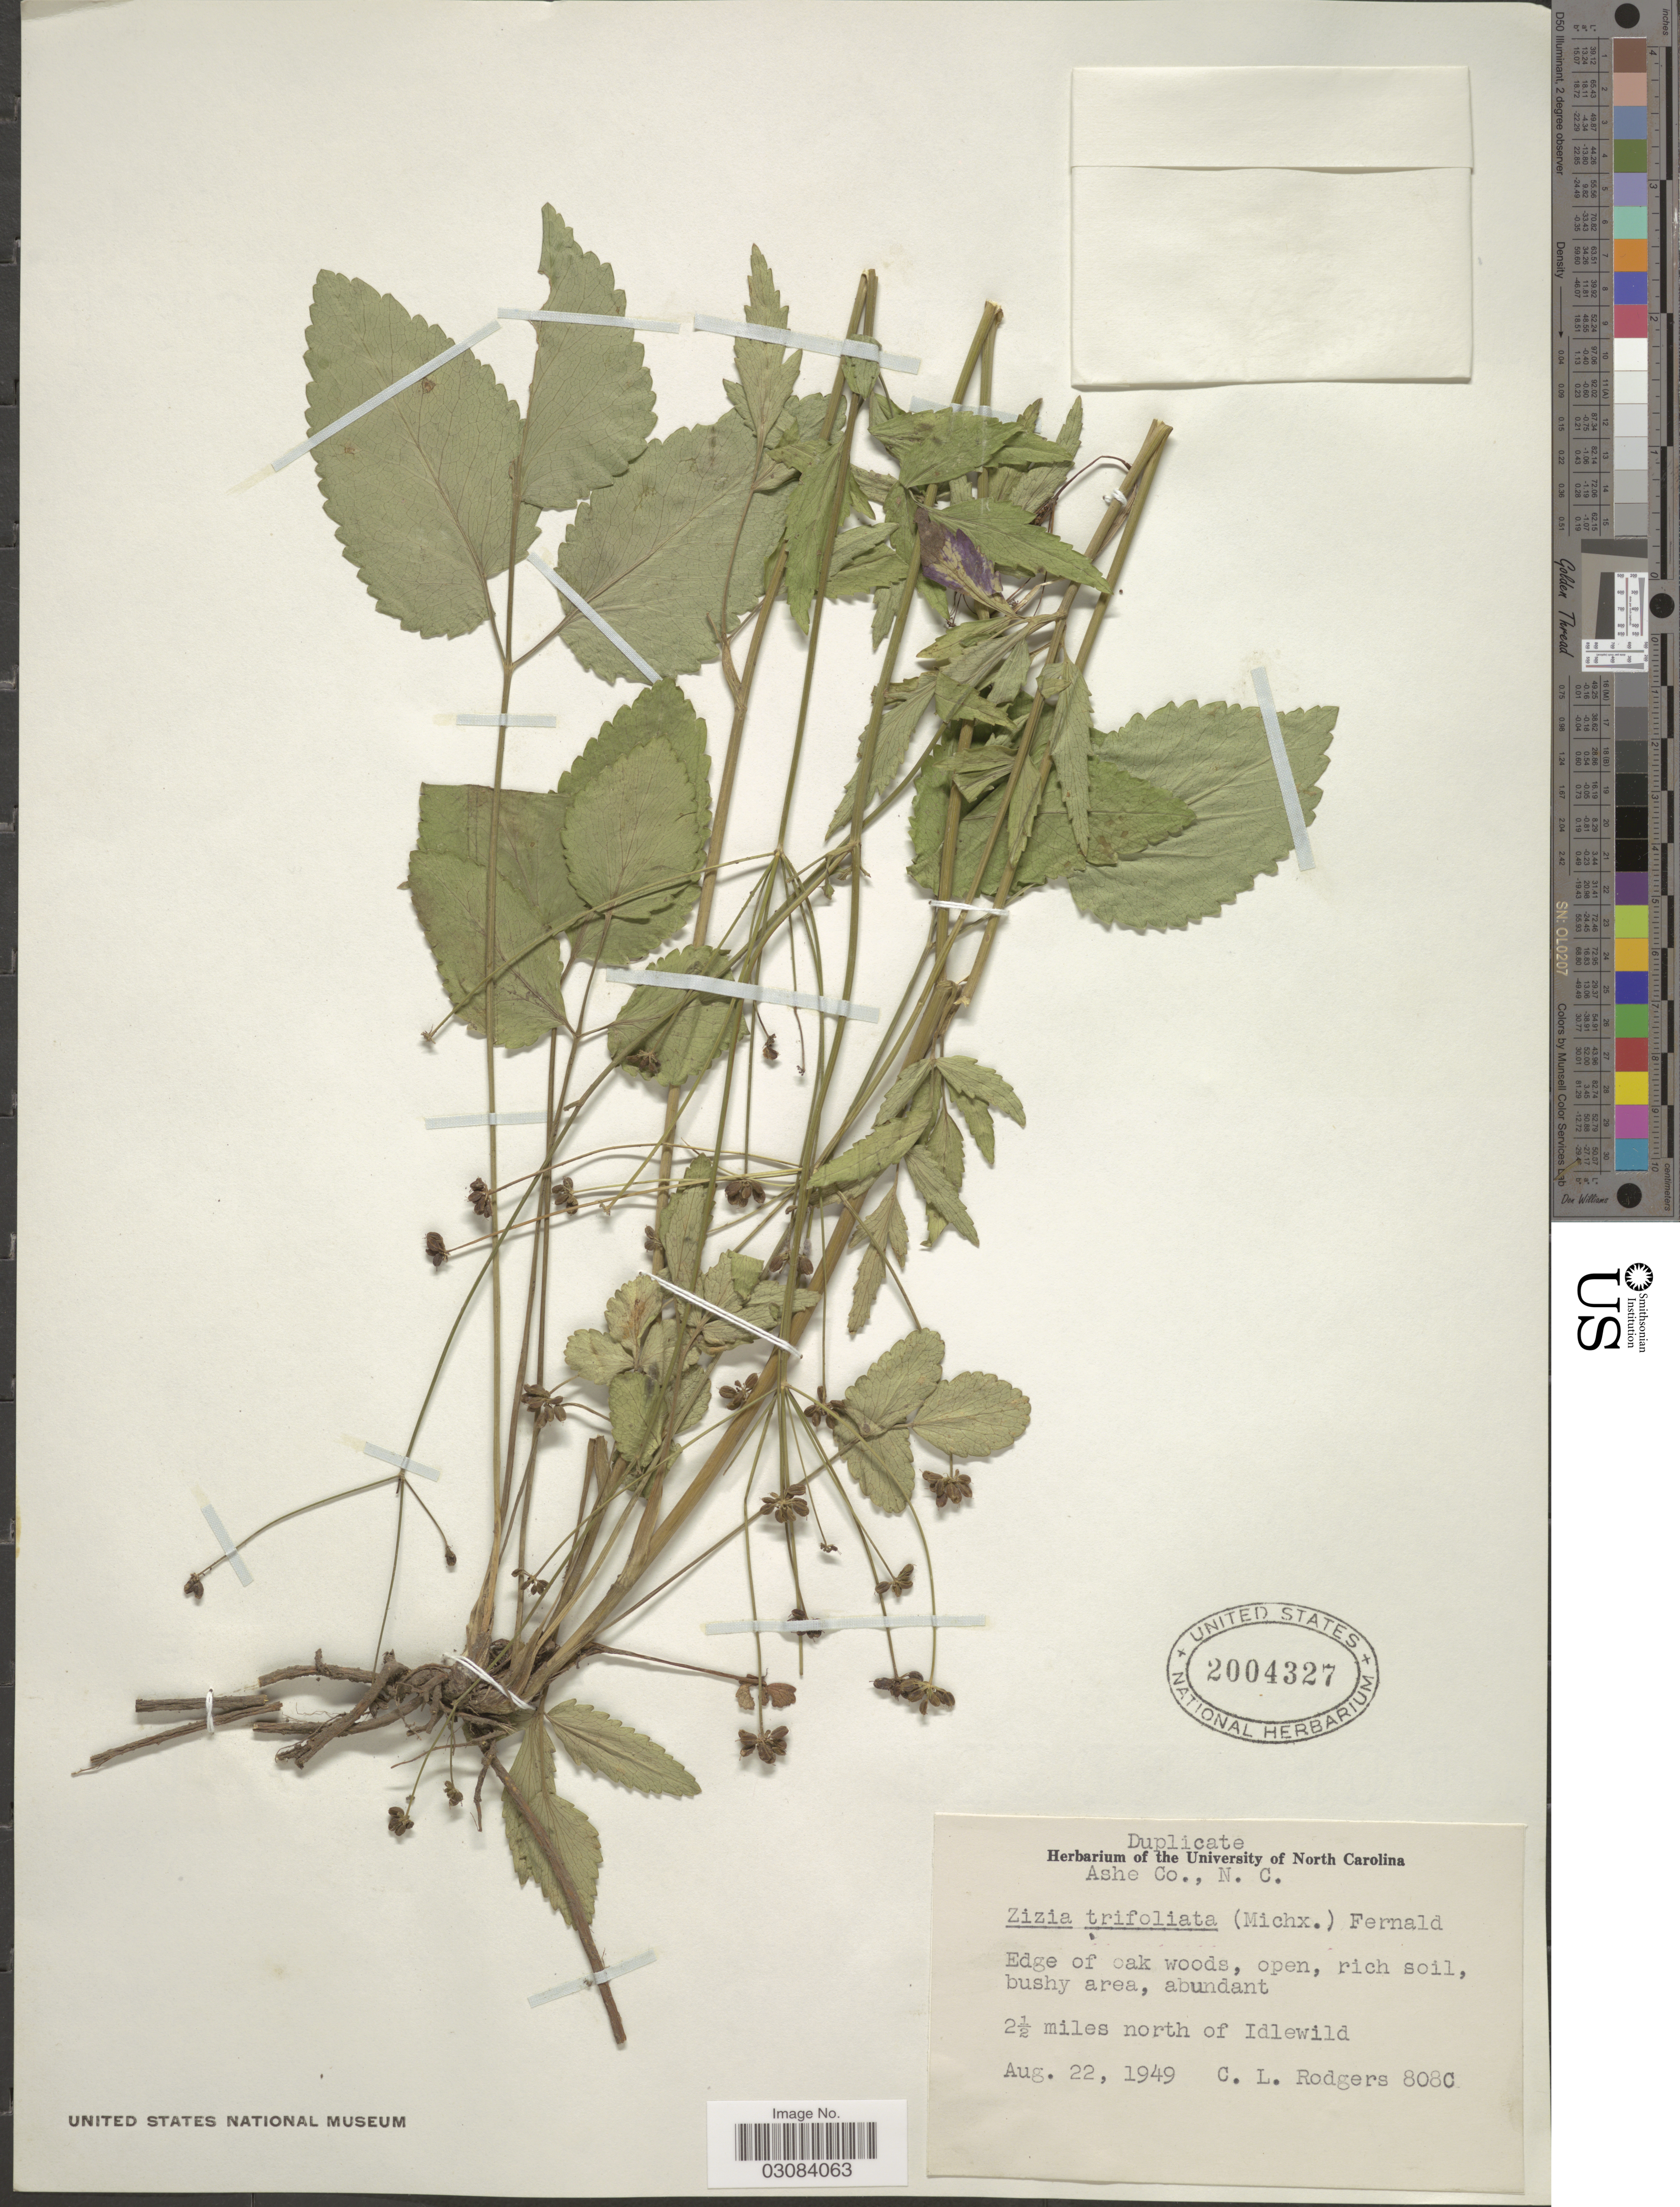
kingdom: Plantae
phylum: Tracheophyta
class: Magnoliopsida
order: Apiales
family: Apiaceae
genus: Zizia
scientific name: Zizia trifoliata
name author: (Michx.) Fernald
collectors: C. Rodgers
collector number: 808C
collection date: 1949-08-22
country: United States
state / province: North Carolina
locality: Ashe Co. 2½ miles north of Idlewild.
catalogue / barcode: US 2004327